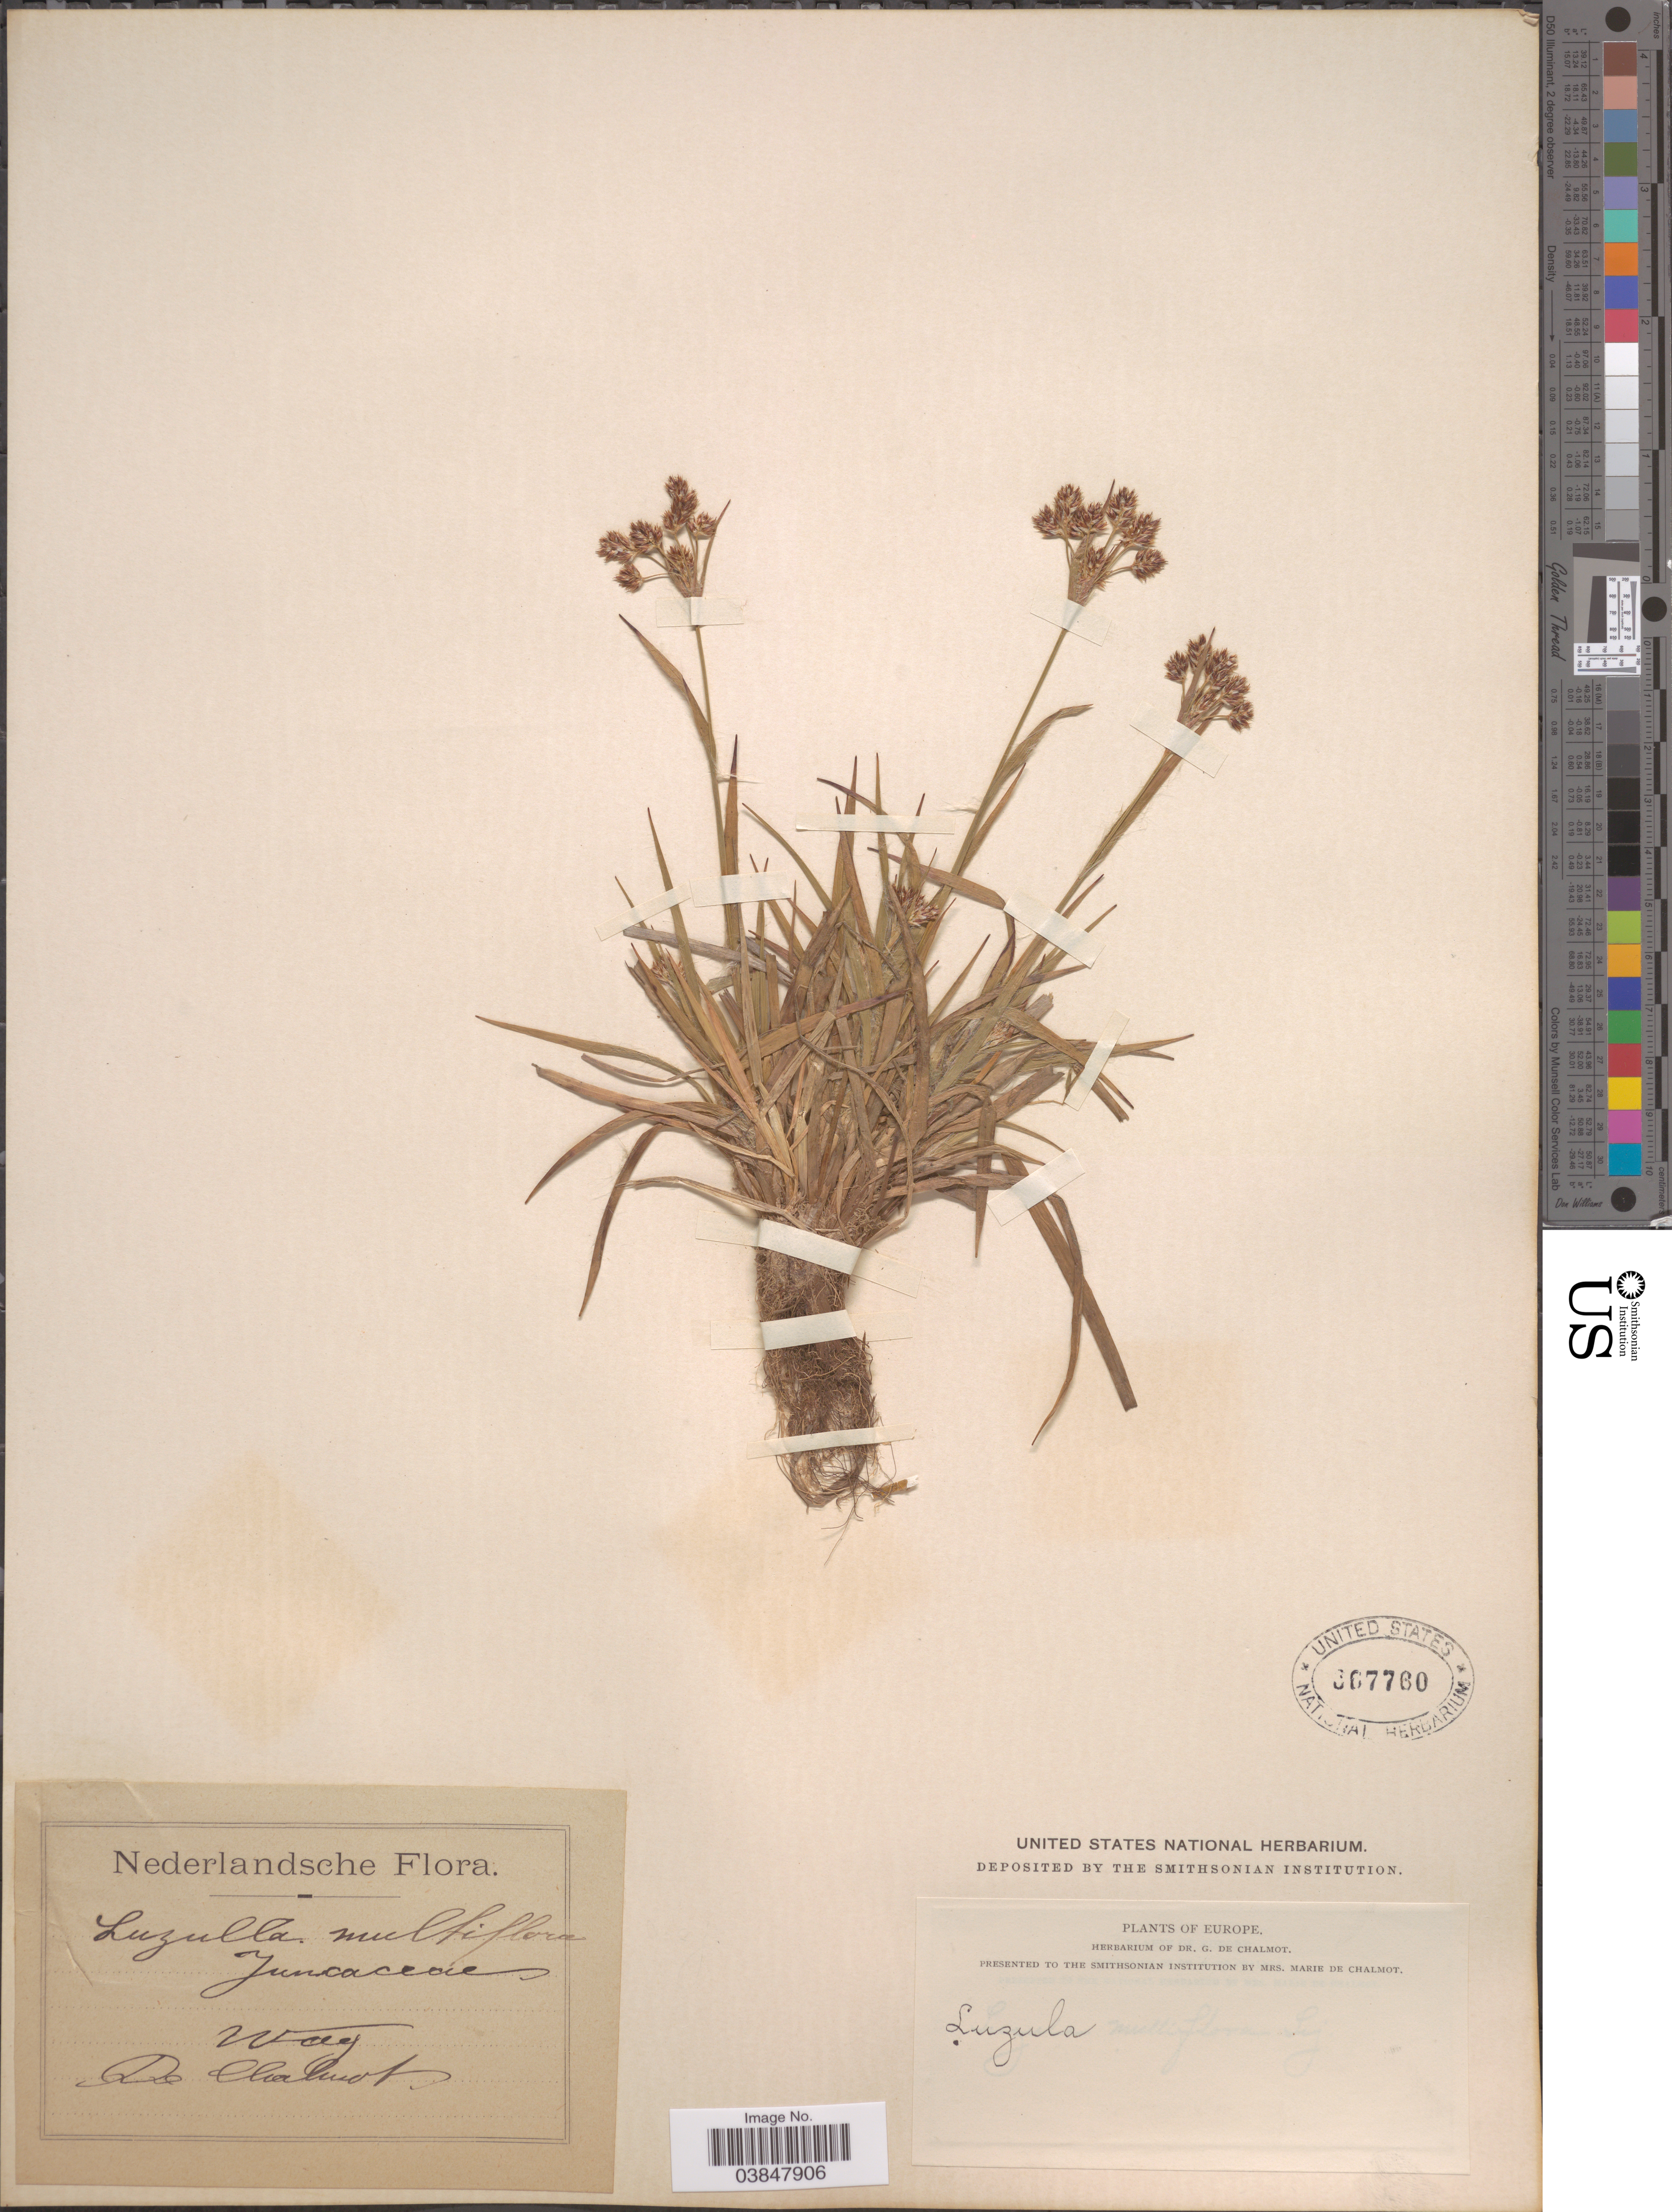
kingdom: Plantae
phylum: Tracheophyta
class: Liliopsida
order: Poales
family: Juncaceae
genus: Luzula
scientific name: Luzula multiflora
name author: (Ehrh.) Lej.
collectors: G. de Chalmot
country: Netherlands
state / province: Gelderland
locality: Wag.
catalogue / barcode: US 367760